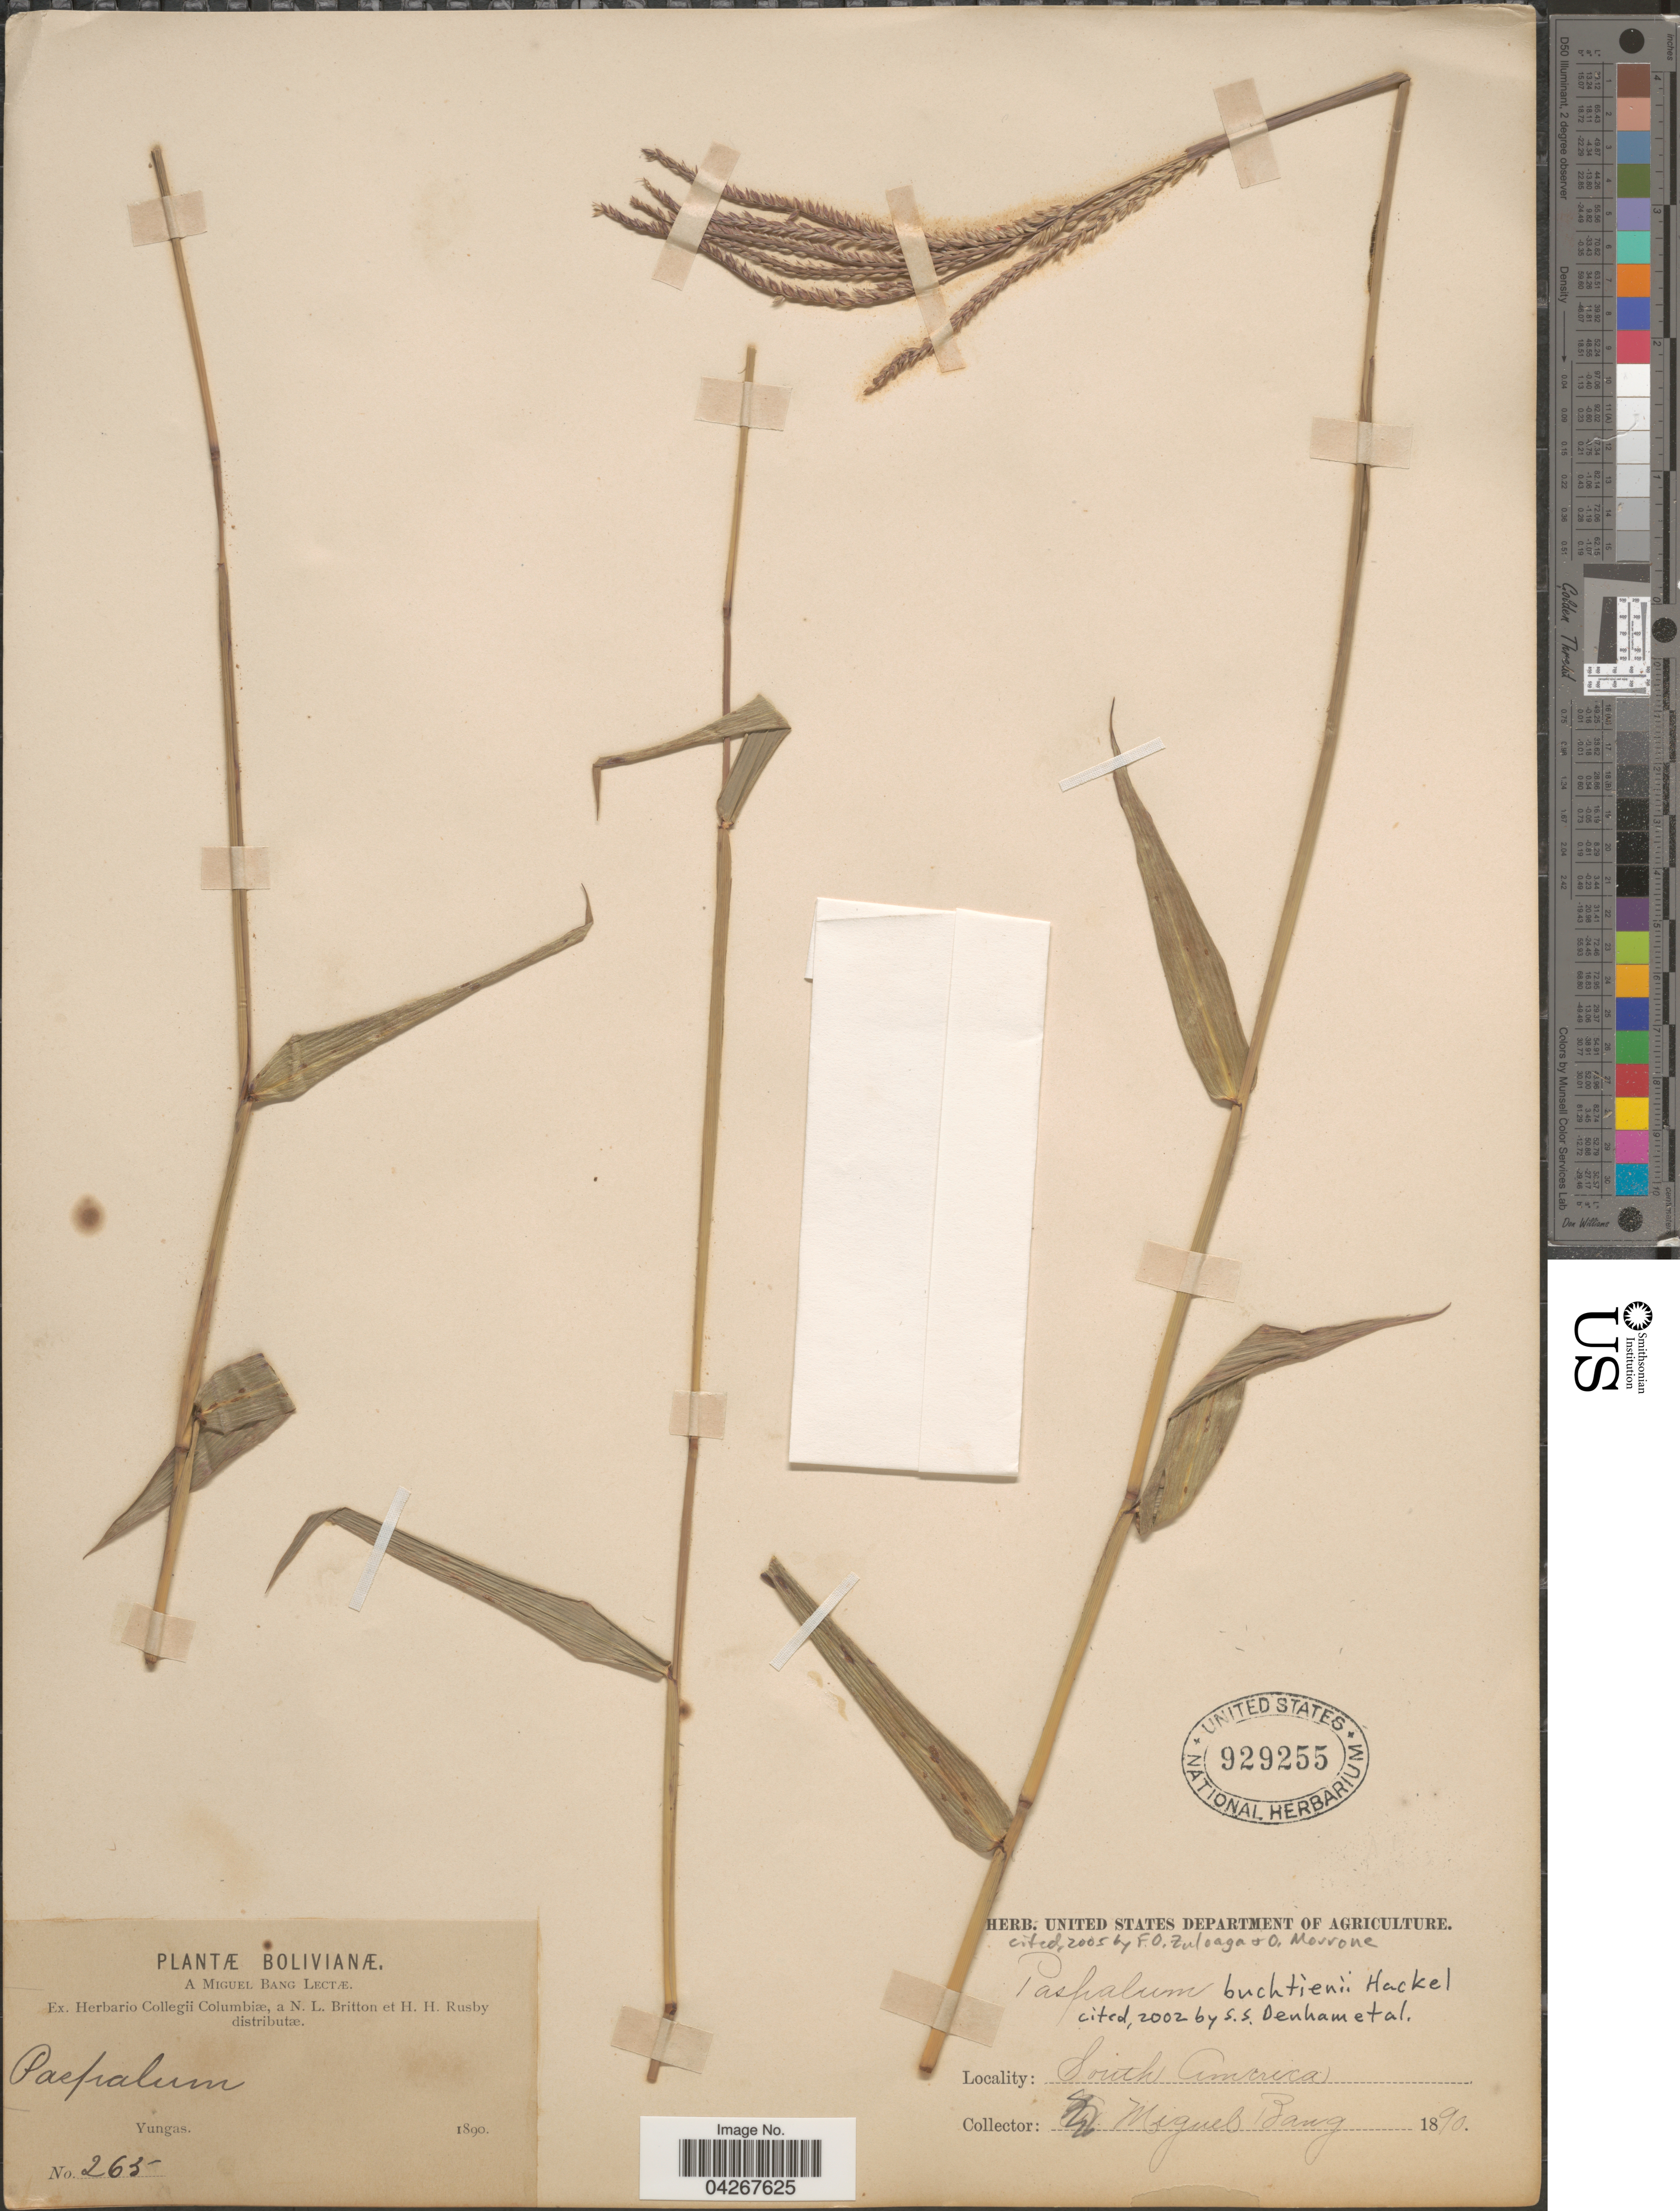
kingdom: Plantae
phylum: Tracheophyta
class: Liliopsida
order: Poales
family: Poaceae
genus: Paspalum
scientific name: Paspalum buchtienii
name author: Hack.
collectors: M. Bang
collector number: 265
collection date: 1890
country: Bolivia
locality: Yungas.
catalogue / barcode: US 929255